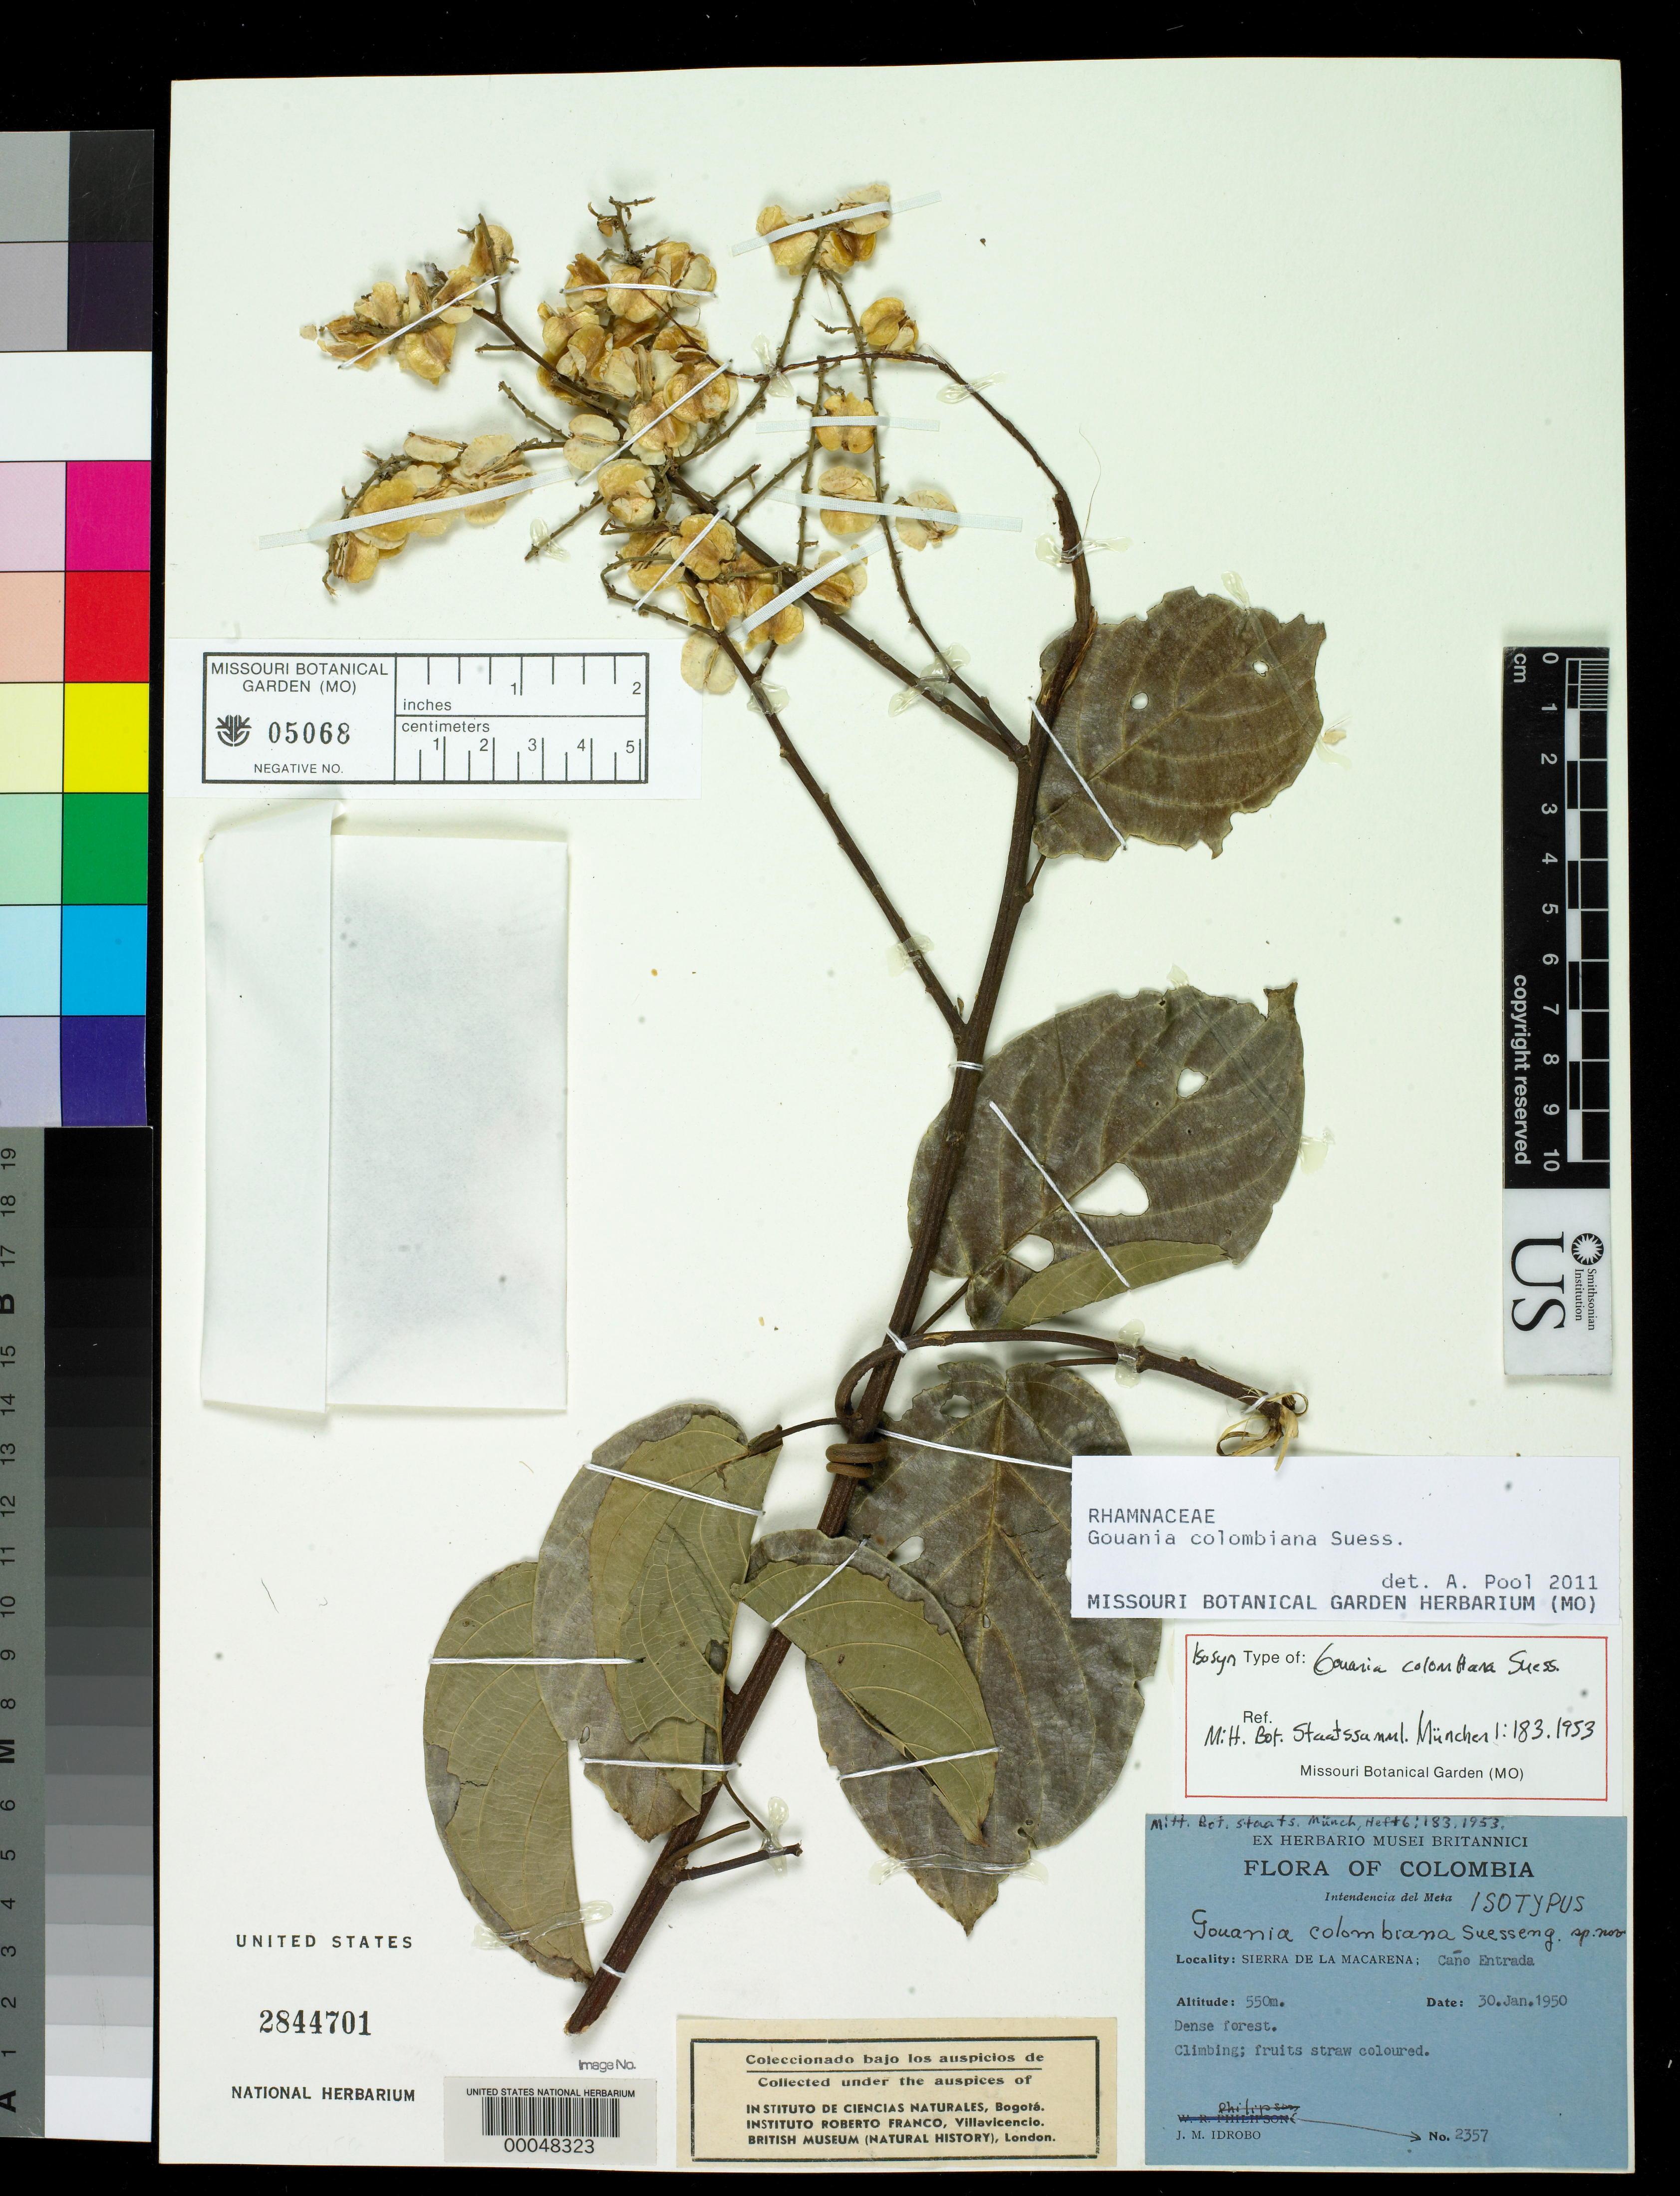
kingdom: Plantae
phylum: Tracheophyta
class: Magnoliopsida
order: Rosales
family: Rhamnaceae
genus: Gouania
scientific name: Gouania colombiana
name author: Suess.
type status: Isosyntype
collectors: J. M. Idrobo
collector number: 2357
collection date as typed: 30 Jan 1950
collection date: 1950-01-30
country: Colombia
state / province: Meta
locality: Sierra de La Macarena, Caño Entrada.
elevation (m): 550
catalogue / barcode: US 2844701